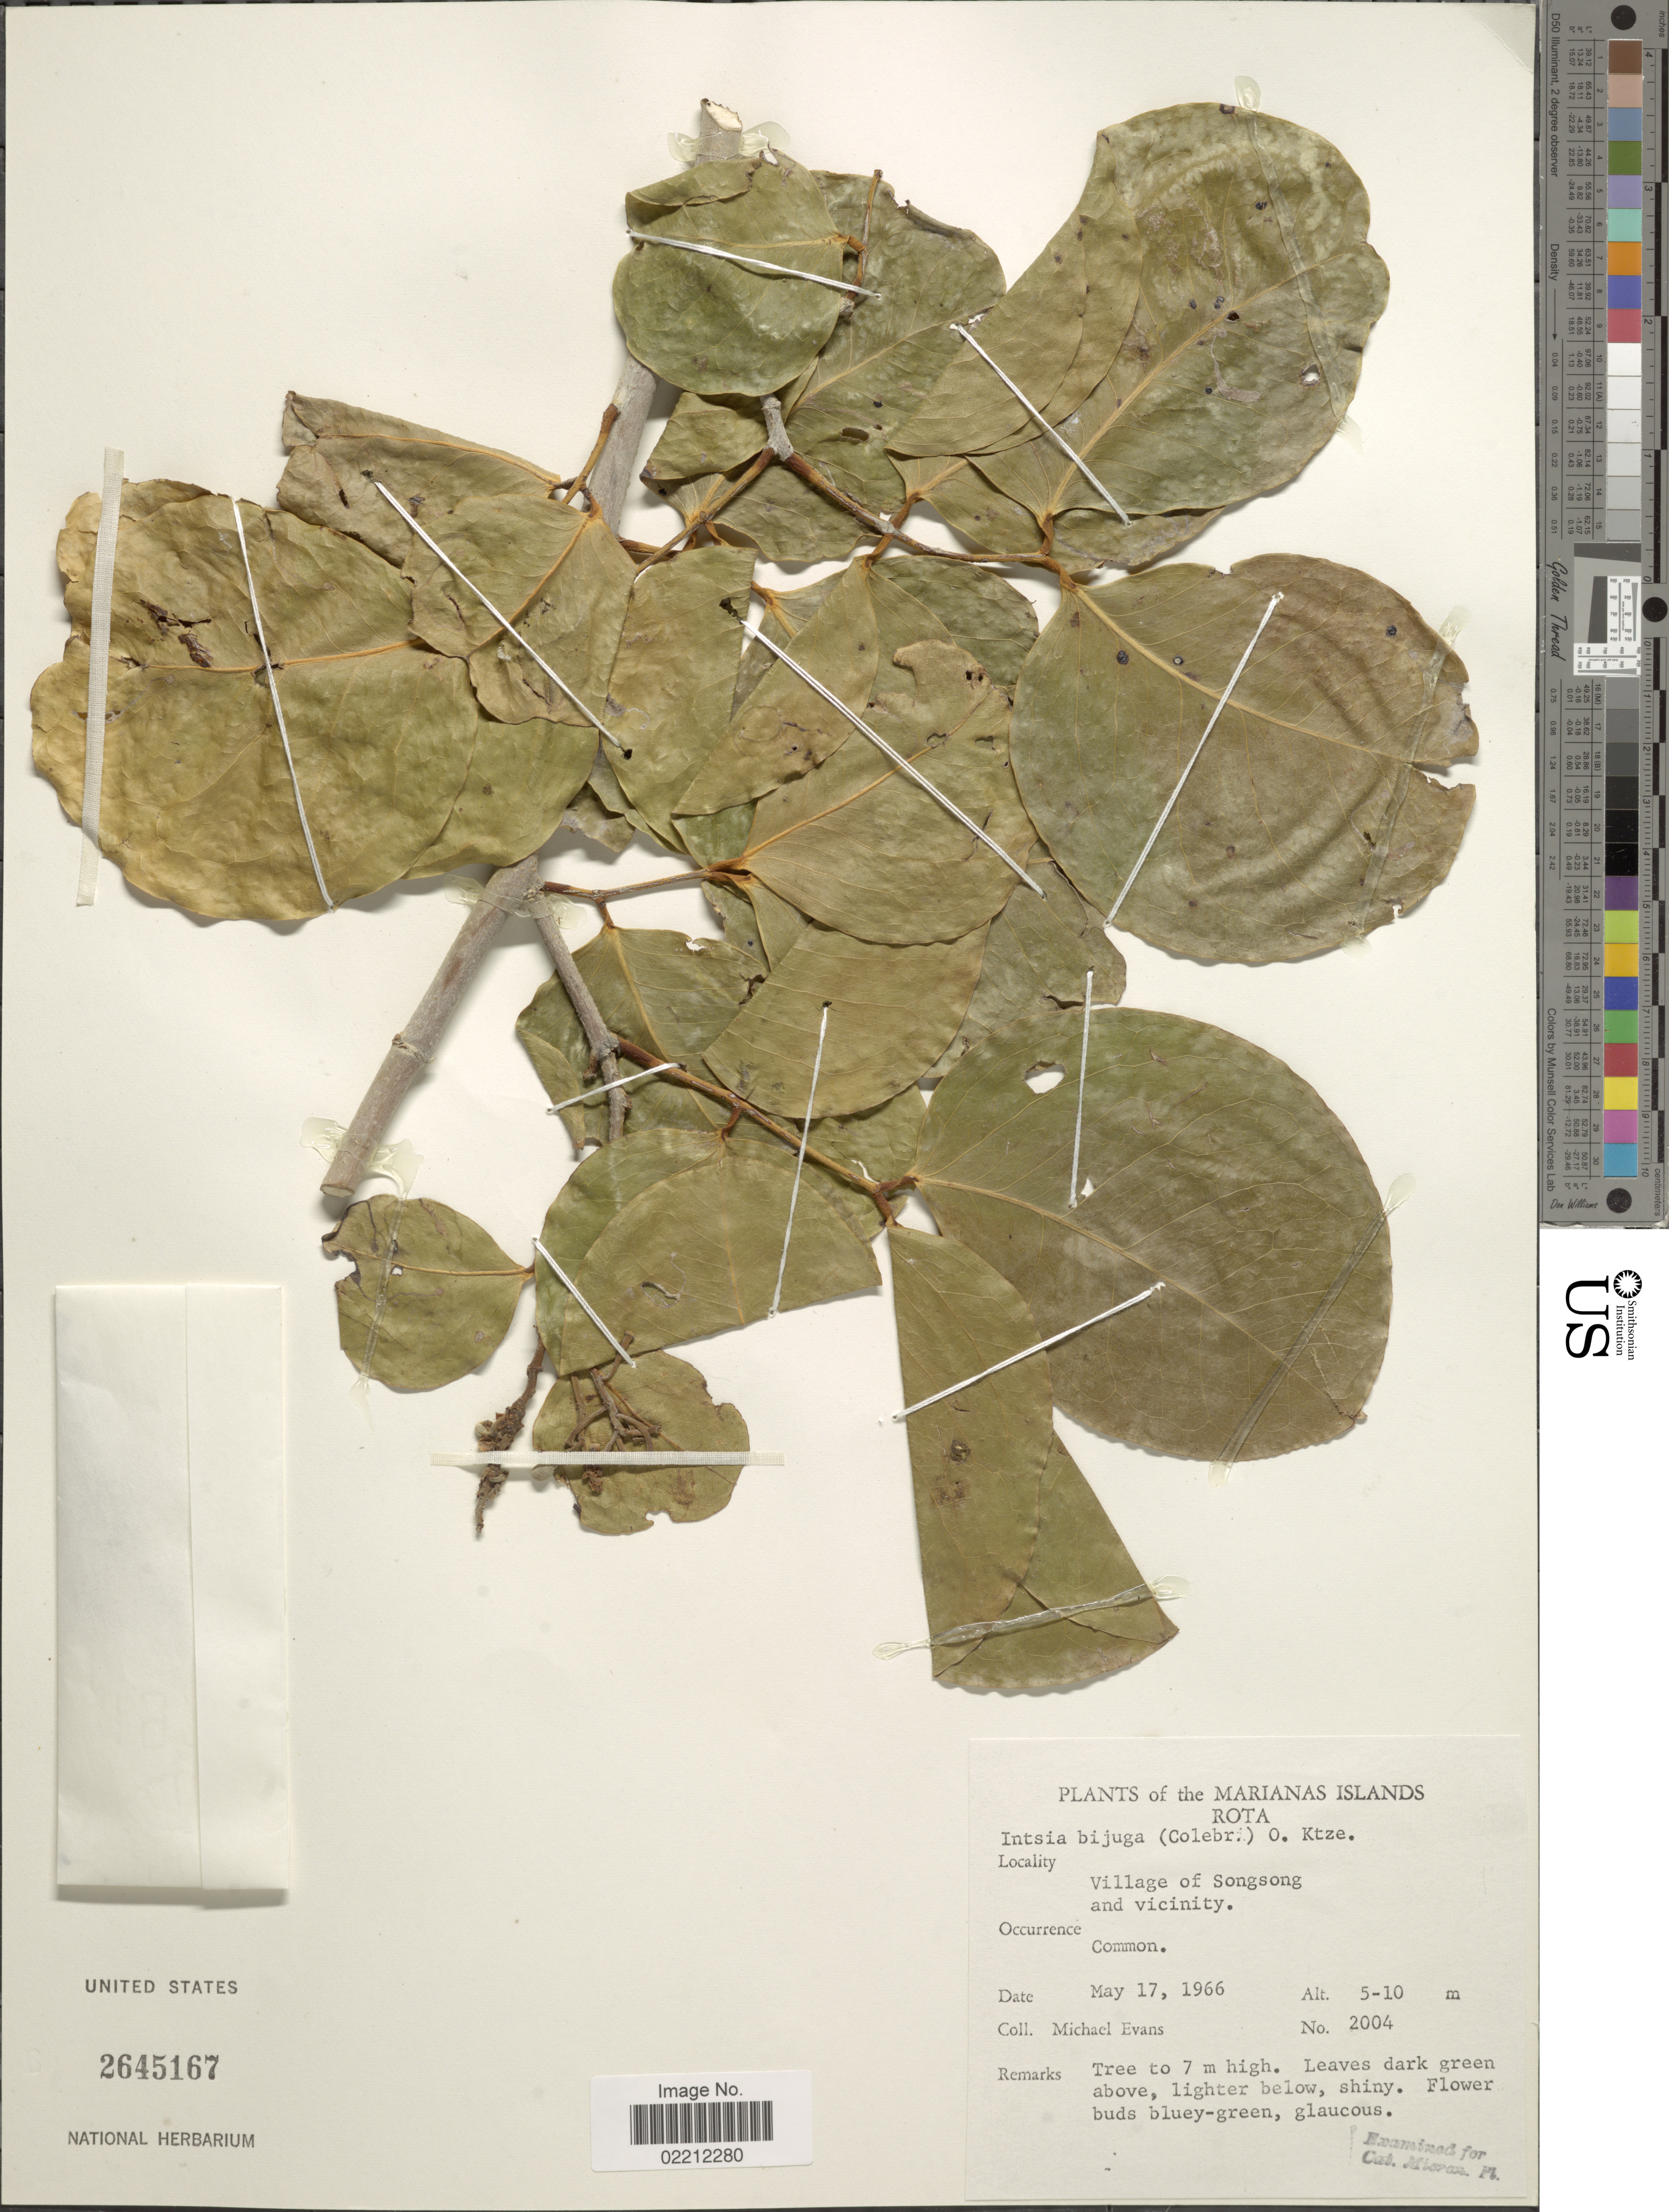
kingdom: Plantae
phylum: Tracheophyta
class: Magnoliopsida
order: Fabales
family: Fabaceae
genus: Intsia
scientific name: Intsia bijuga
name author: (Colebr.) Kuntze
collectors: M. Evans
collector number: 2004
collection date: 1966-05-17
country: Northern Mariana Islands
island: Rota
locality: Rota. Village of Songsong and vicinity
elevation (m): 5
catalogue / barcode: US 2645167